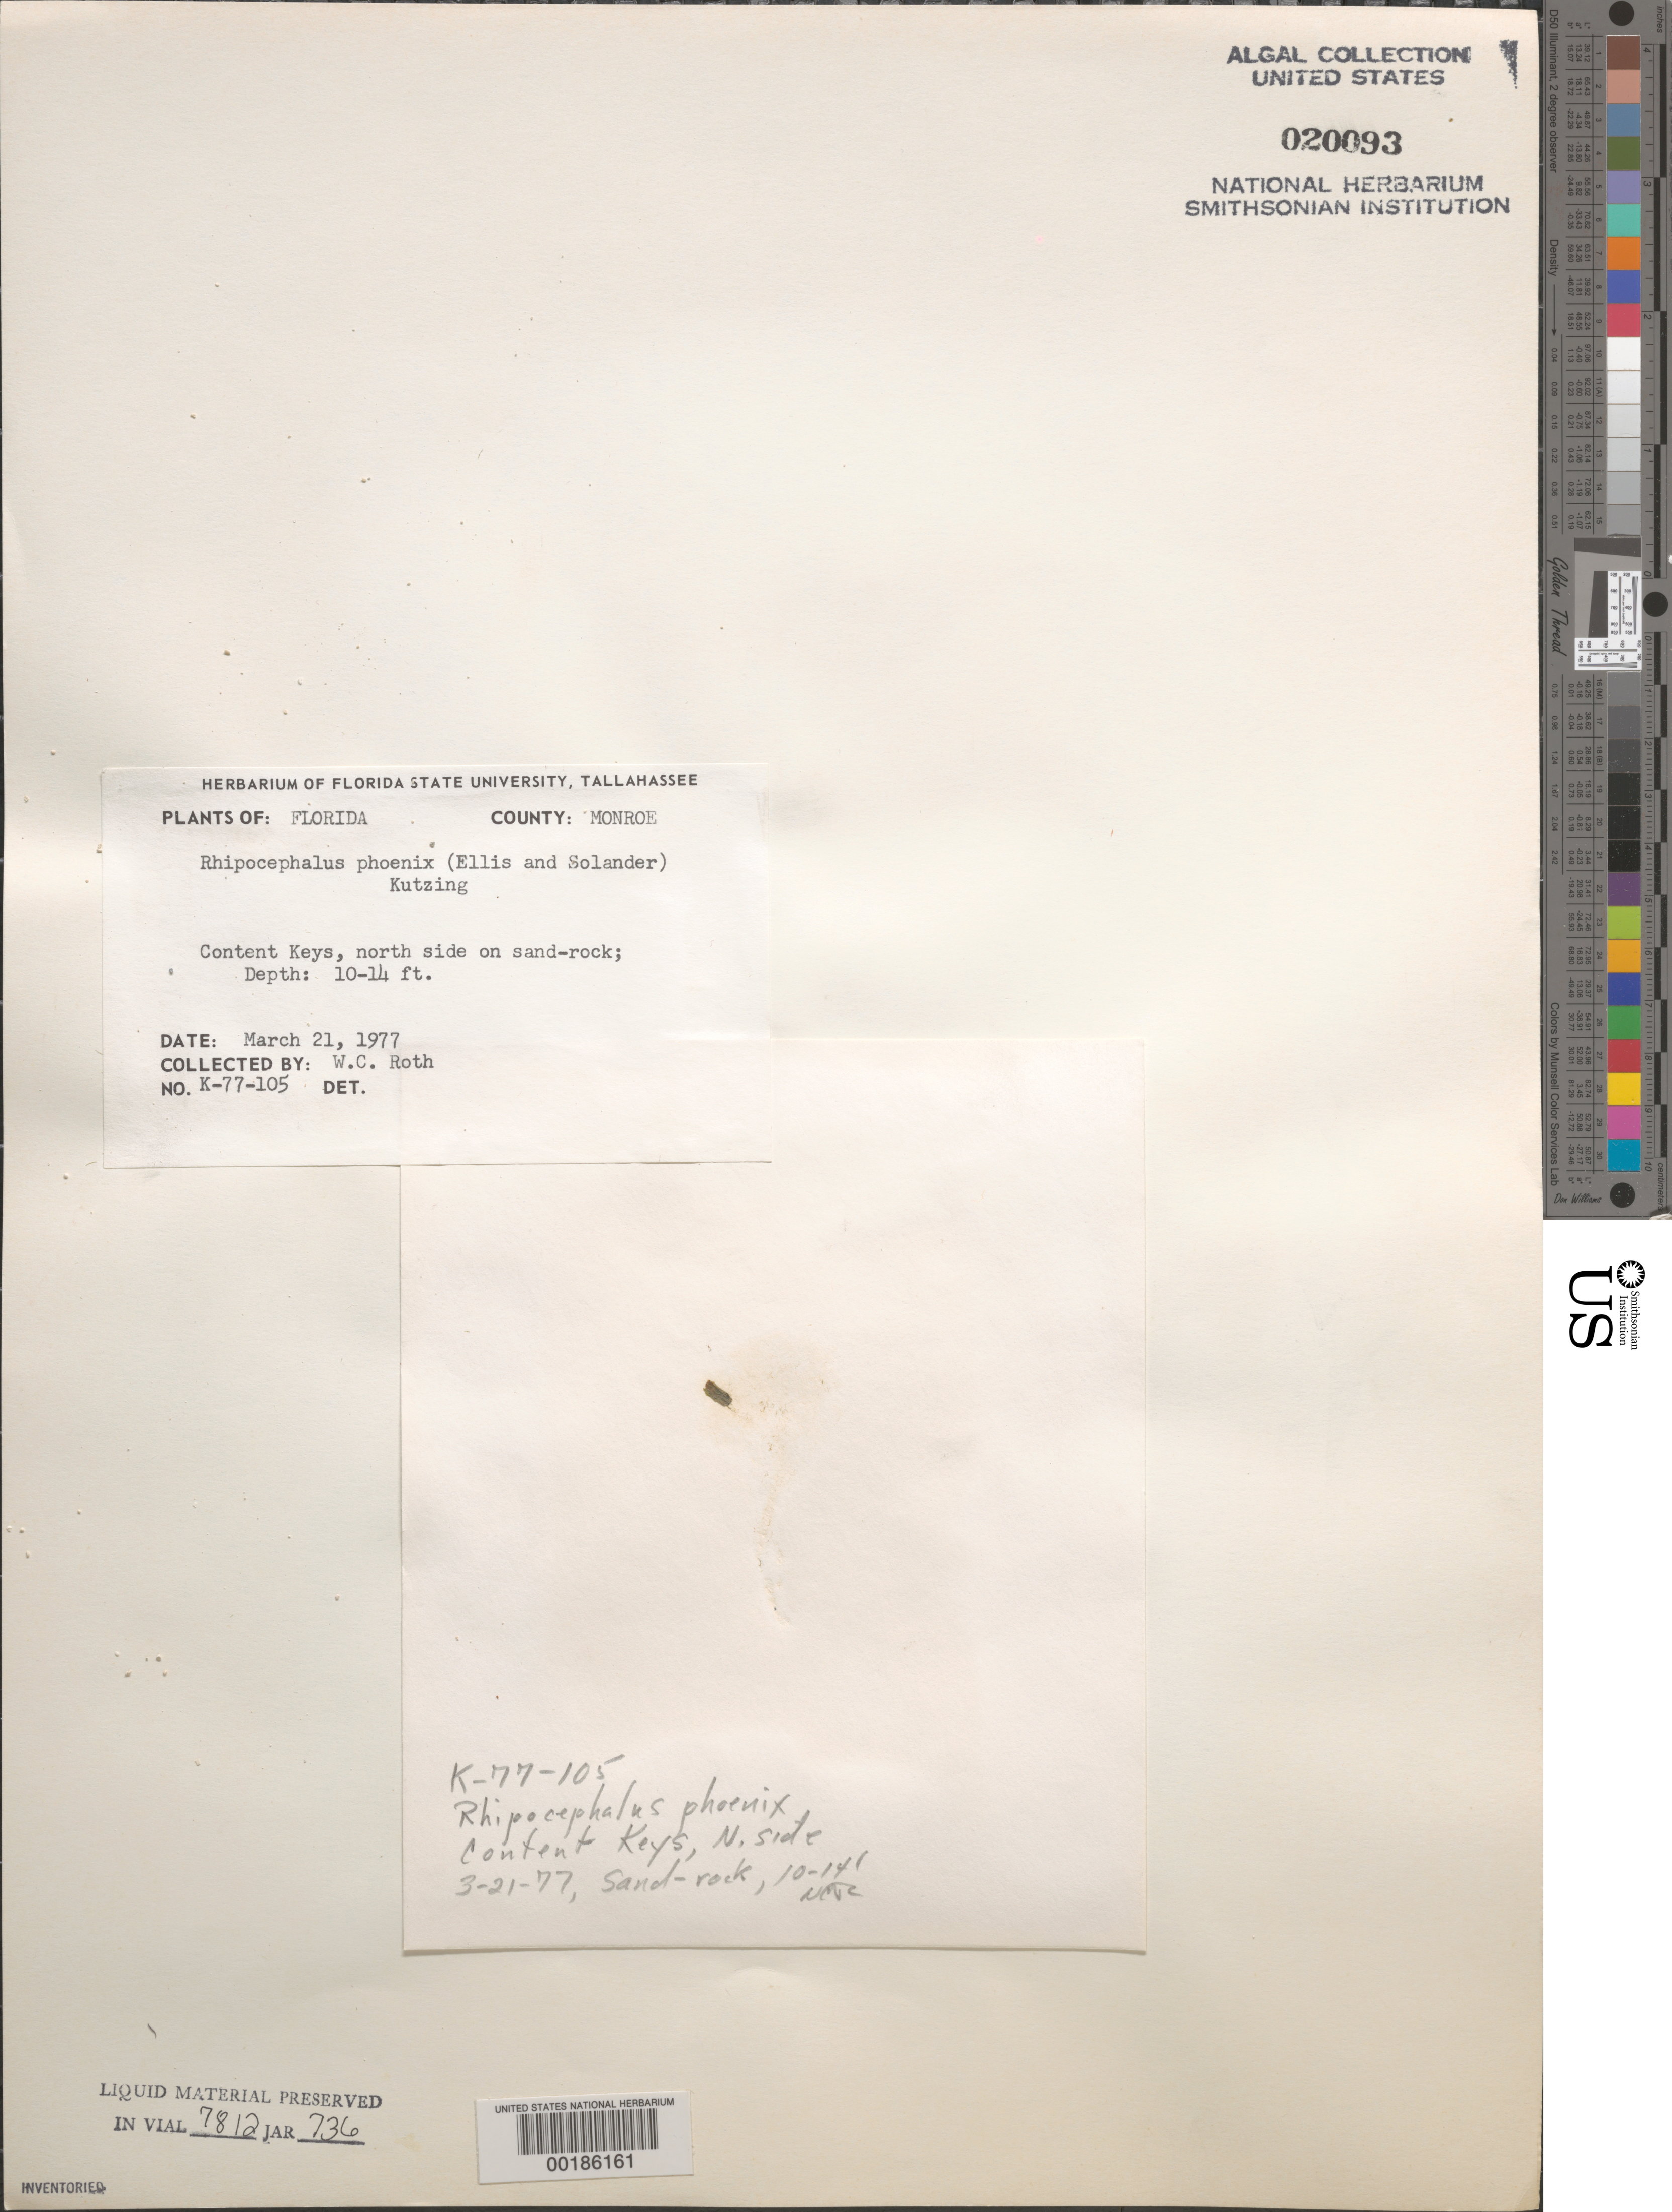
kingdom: Plantae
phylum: Chlorophyta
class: Ulvophyceae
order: Bryopsidales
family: Udoteaceae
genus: Rhipocephalus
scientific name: Rhipocephalus phoenix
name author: (J. Ellis & Sol.) Kütz.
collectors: W. C. Roth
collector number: K-77-105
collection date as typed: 21 Mar 1977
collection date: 1977-03-21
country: United States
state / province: Florida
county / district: Monroe County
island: Content Keys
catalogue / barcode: US 20093